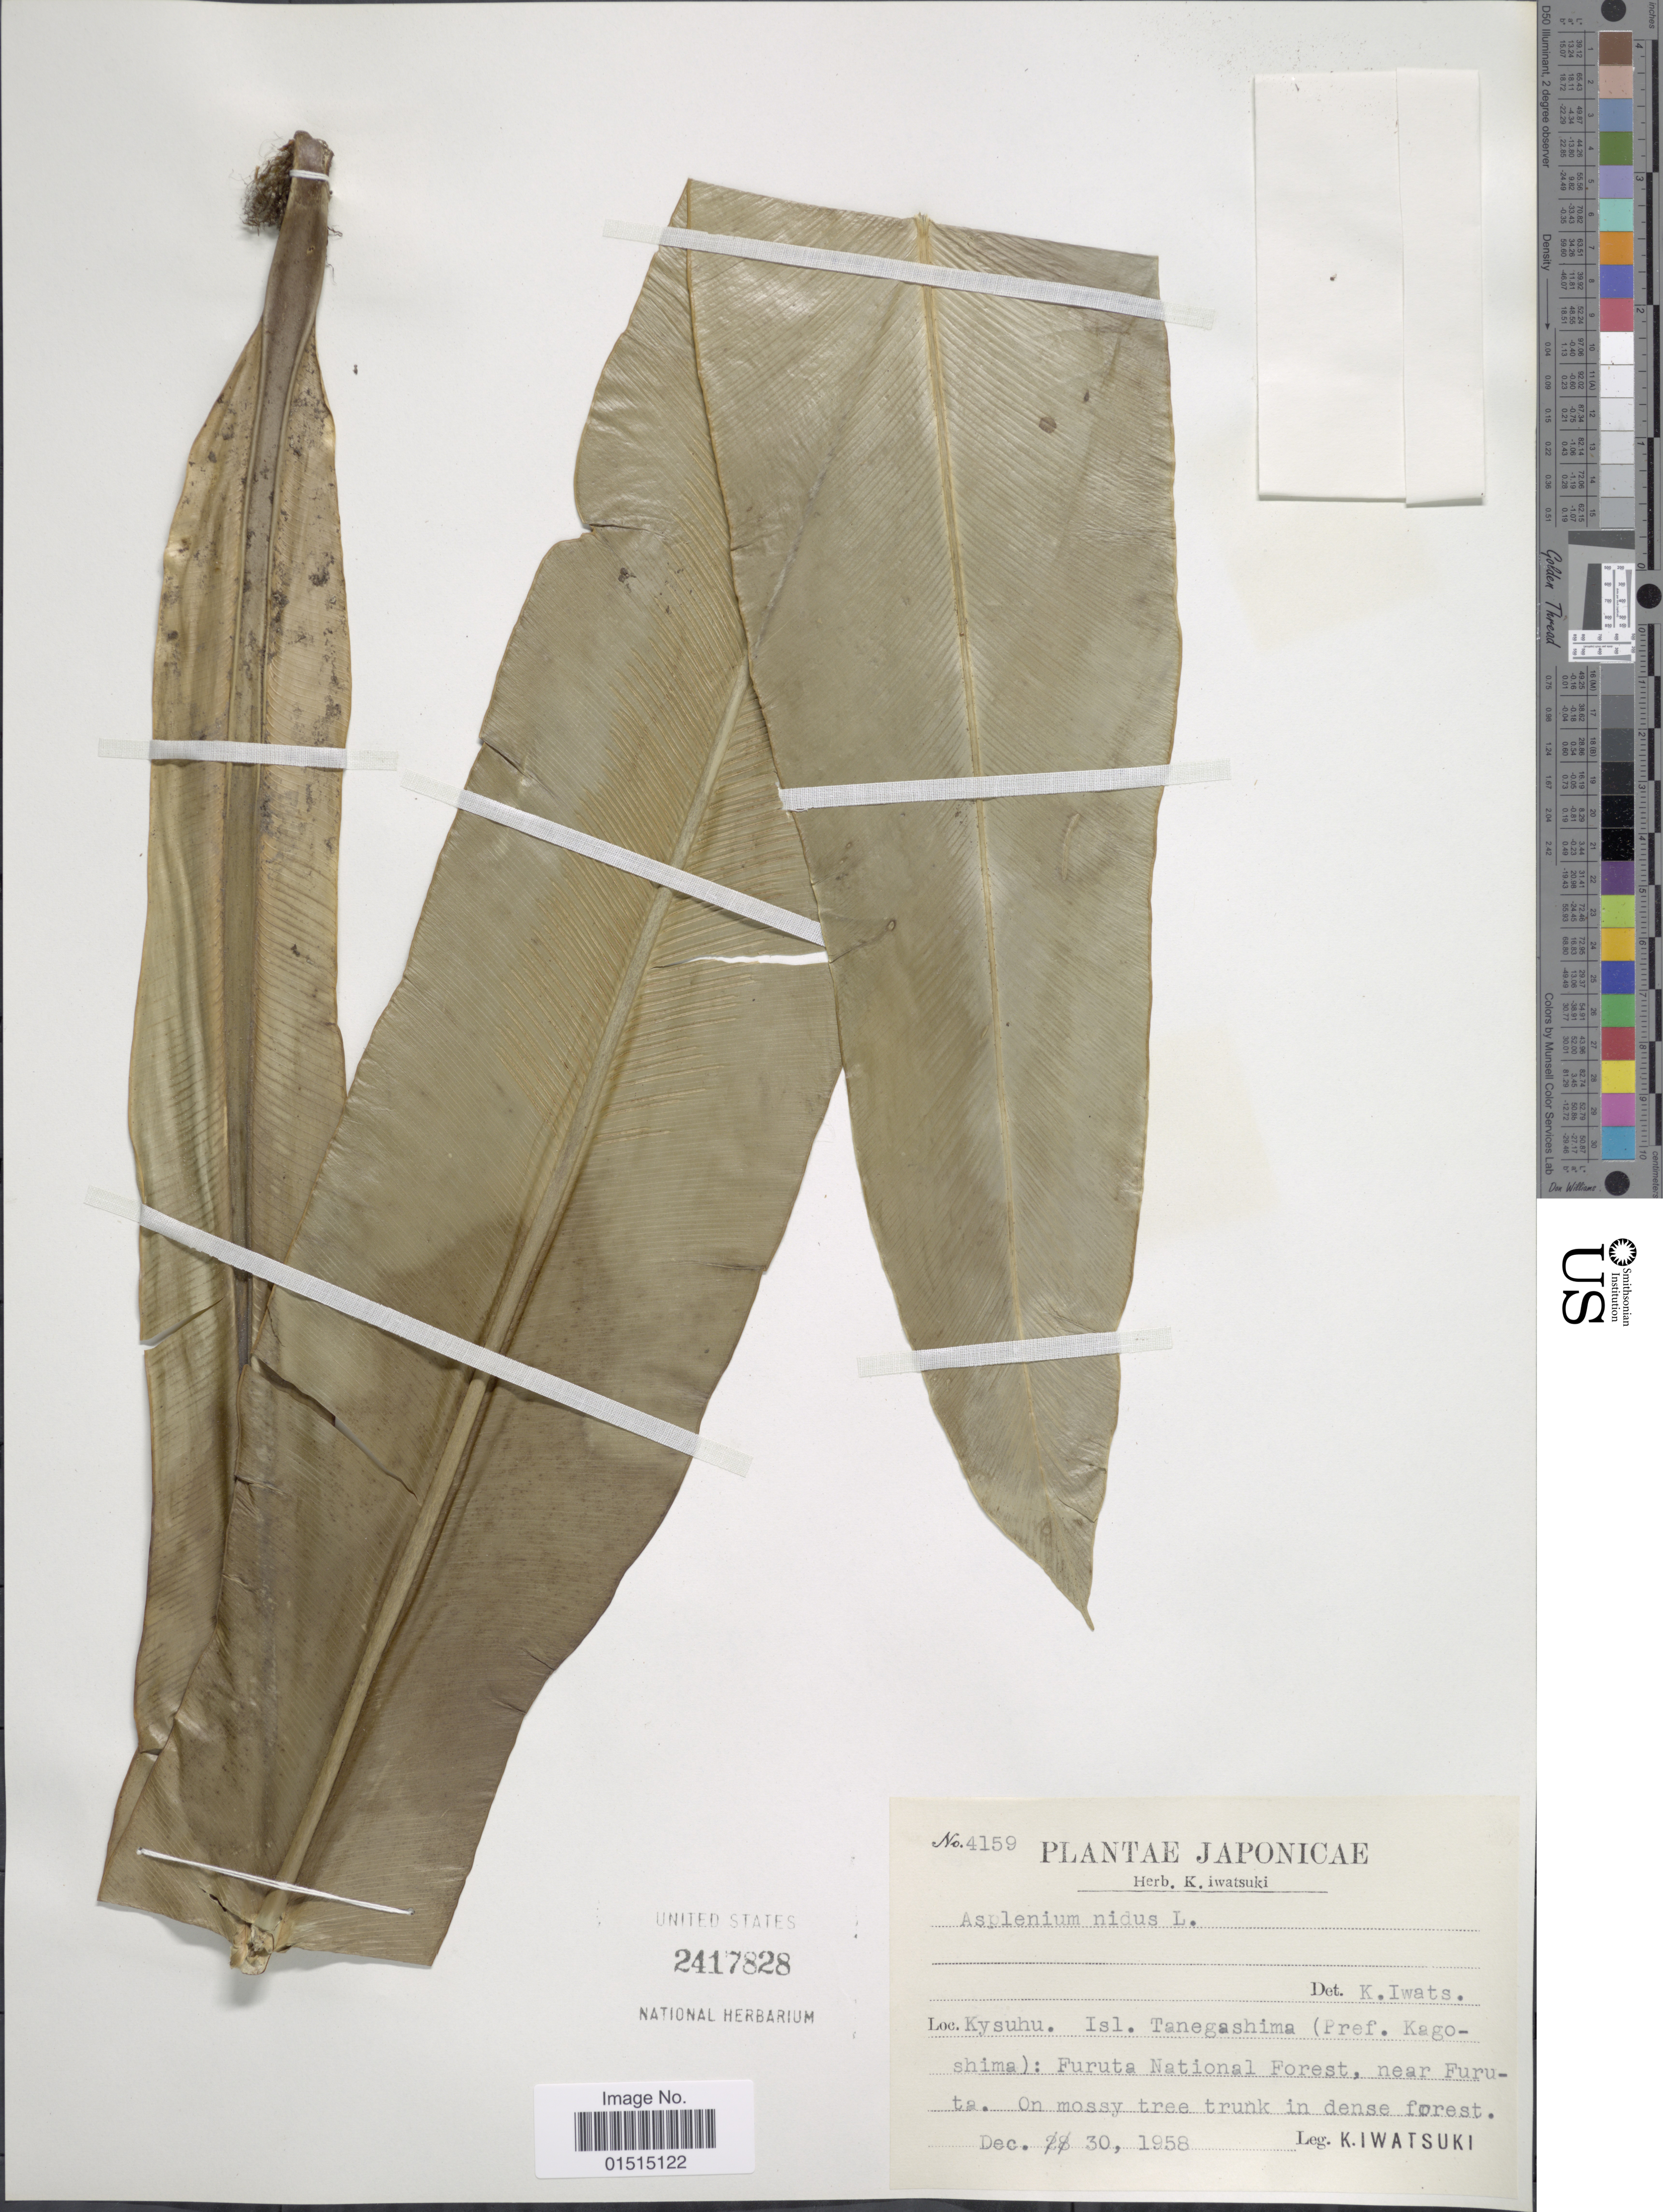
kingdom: Plantae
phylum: Tracheophyta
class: Polypodiopsida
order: Polypodiales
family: Aspleniaceae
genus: Asplenium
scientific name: Asplenium nidus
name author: L.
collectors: K. Iwatsuki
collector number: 4159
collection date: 1958-12-30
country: Japan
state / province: Kagosima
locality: Kyushu,. Isl. Tanegashima (pref. Kagoshima): Furuta National Forest, near Furuta. On mossy tree trunk in dense forest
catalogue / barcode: US 2417828